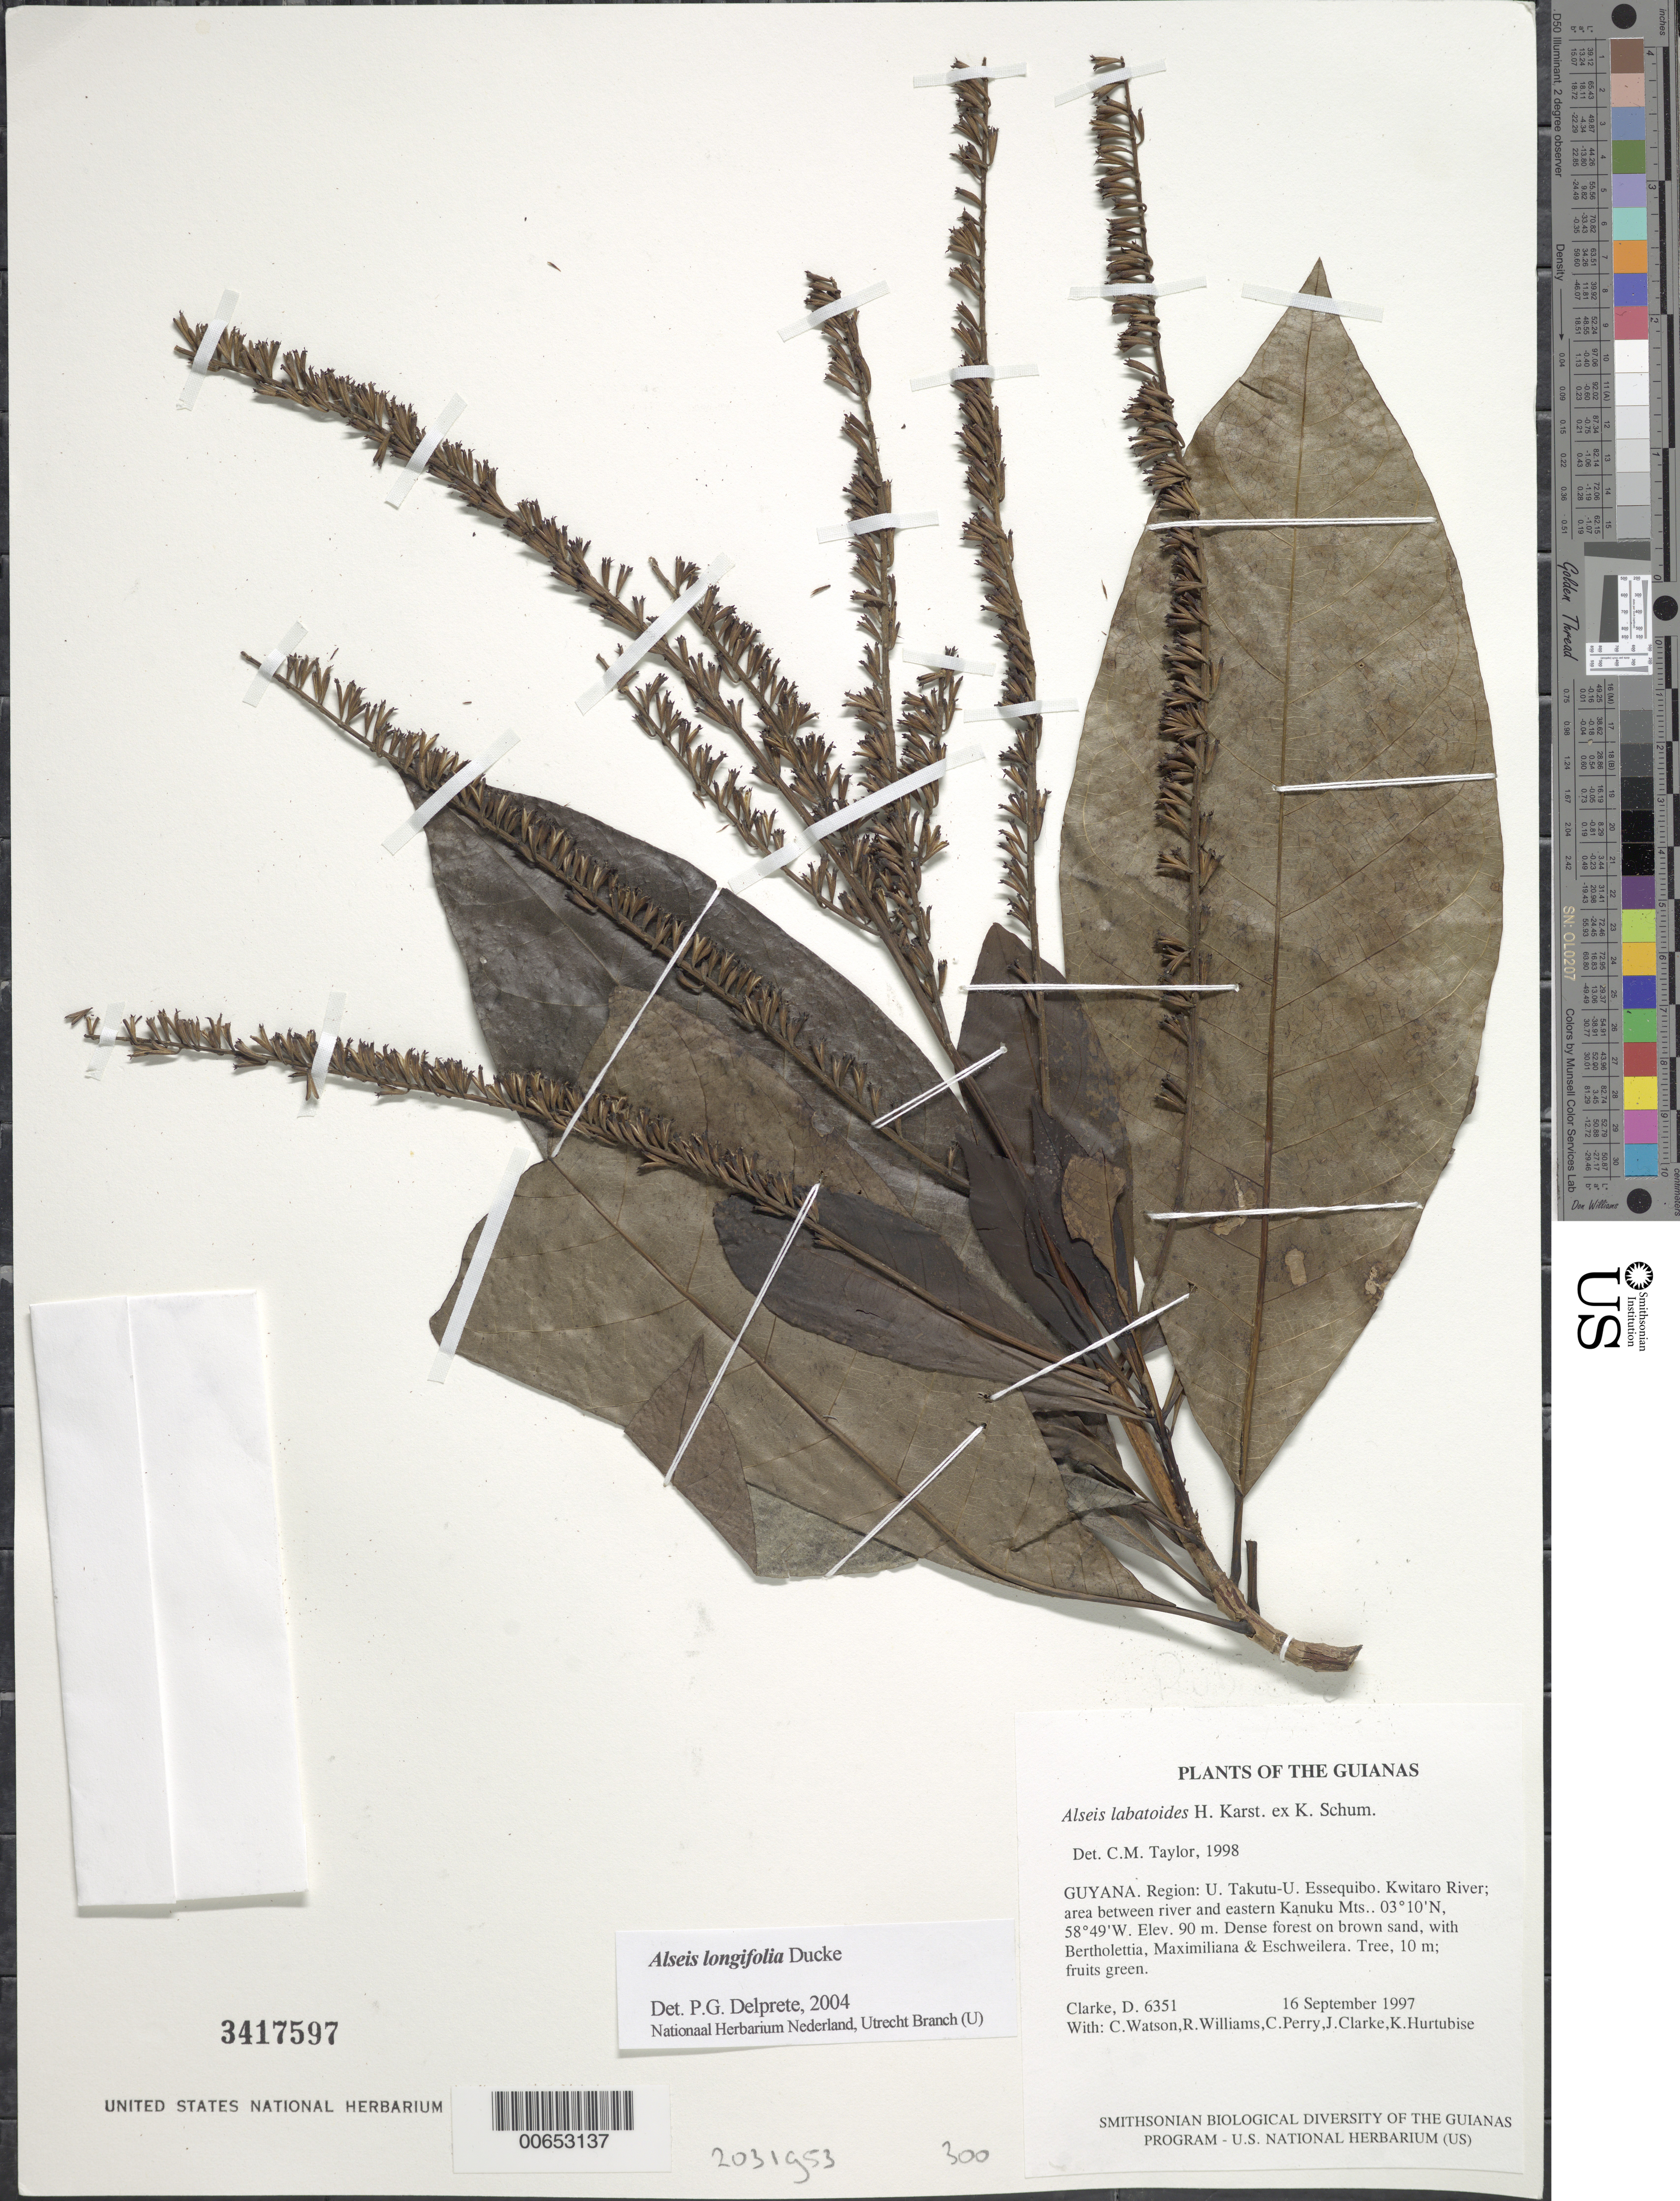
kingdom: Plantae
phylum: Tracheophyta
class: Magnoliopsida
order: Gentianales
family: Rubiaceae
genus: Alseis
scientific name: Alseis longifolia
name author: Ducke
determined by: Delprete, P. G., Herb. de Guyane Cay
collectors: H. D. Clarke, C. Watson, R. Williams, C. Perry, J. Clarke & K. Hurtubise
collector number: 6351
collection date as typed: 16 September 1997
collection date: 1997-09-16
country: Guyana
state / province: U. Takutu-U. Essequibo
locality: Kwitaro River; area between river and eastern Kanuku Mts.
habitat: Dense forest on brown sand, with Bertholettia, Maximiliana & Eschweilera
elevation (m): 90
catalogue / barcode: US 3417597